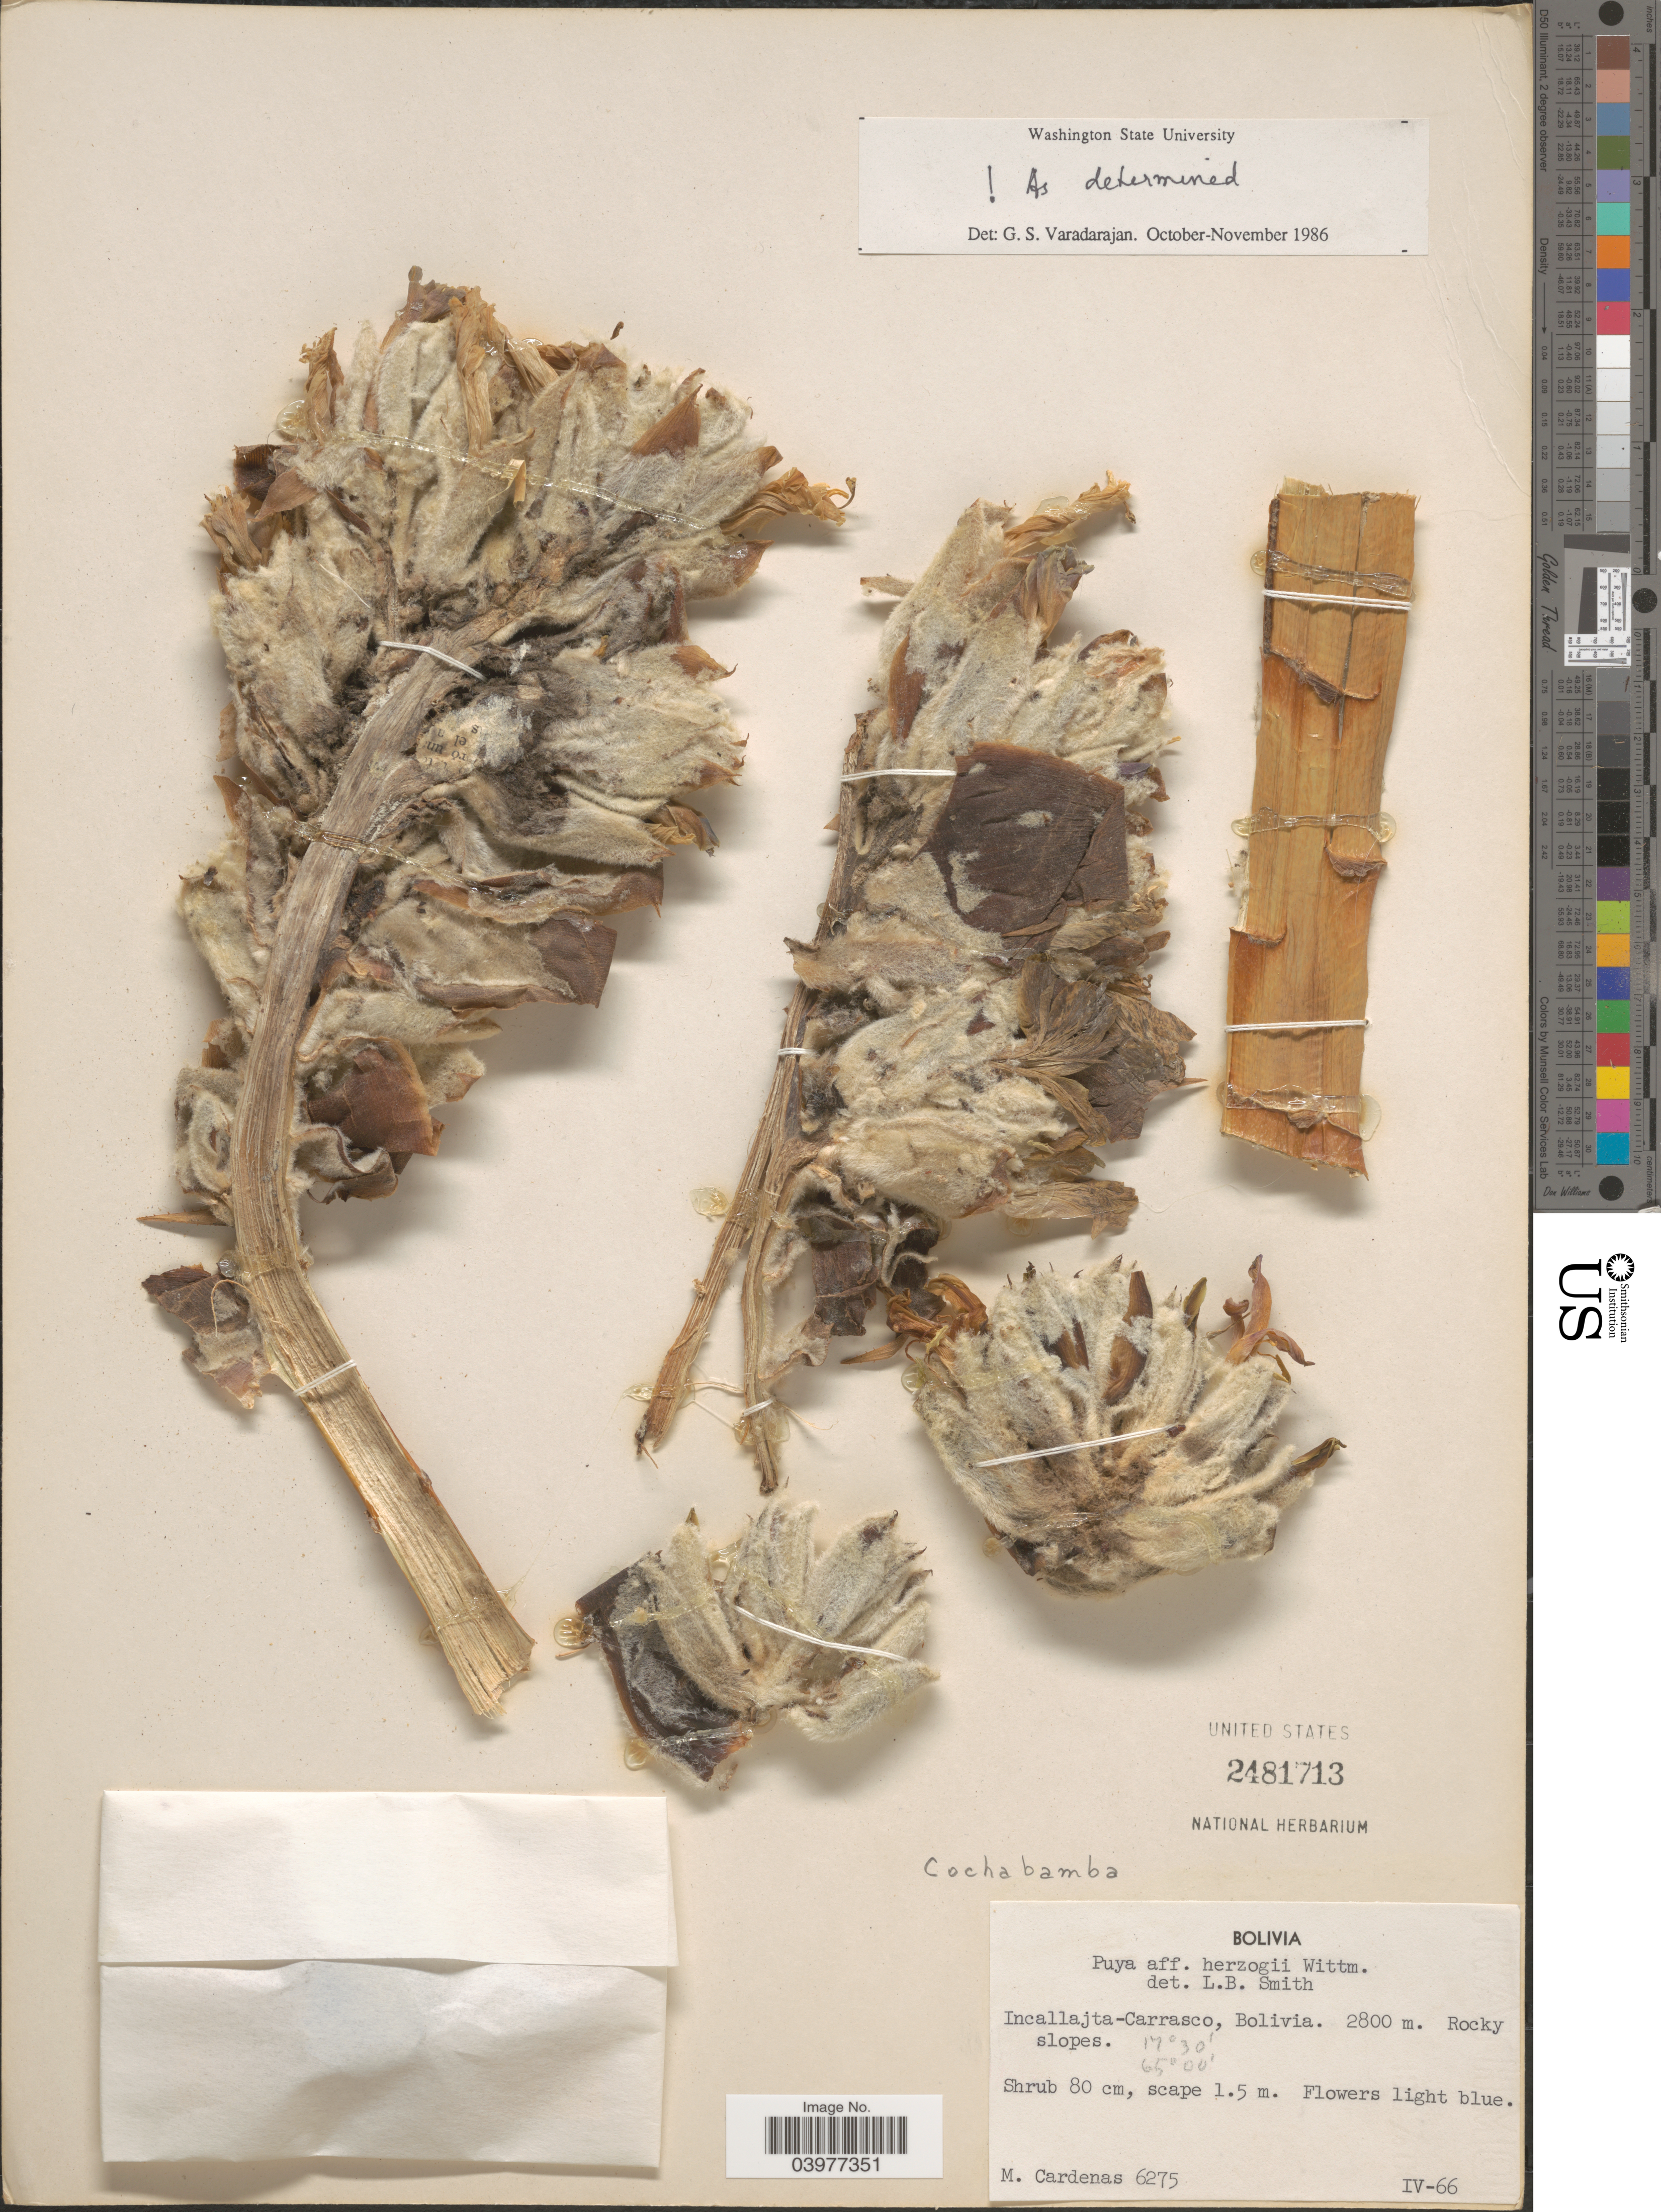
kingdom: Plantae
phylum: Tracheophyta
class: Liliopsida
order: Poales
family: Bromeliaceae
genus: Puya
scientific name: Puya herzogii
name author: Wittm.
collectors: M. Cárdenas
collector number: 6275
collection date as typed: Transcribed d/m/y: /4/66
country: Bolivia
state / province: Cochabamba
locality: Cochabamba. Incallajta- Carrasco.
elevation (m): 2800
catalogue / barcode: US 2481713